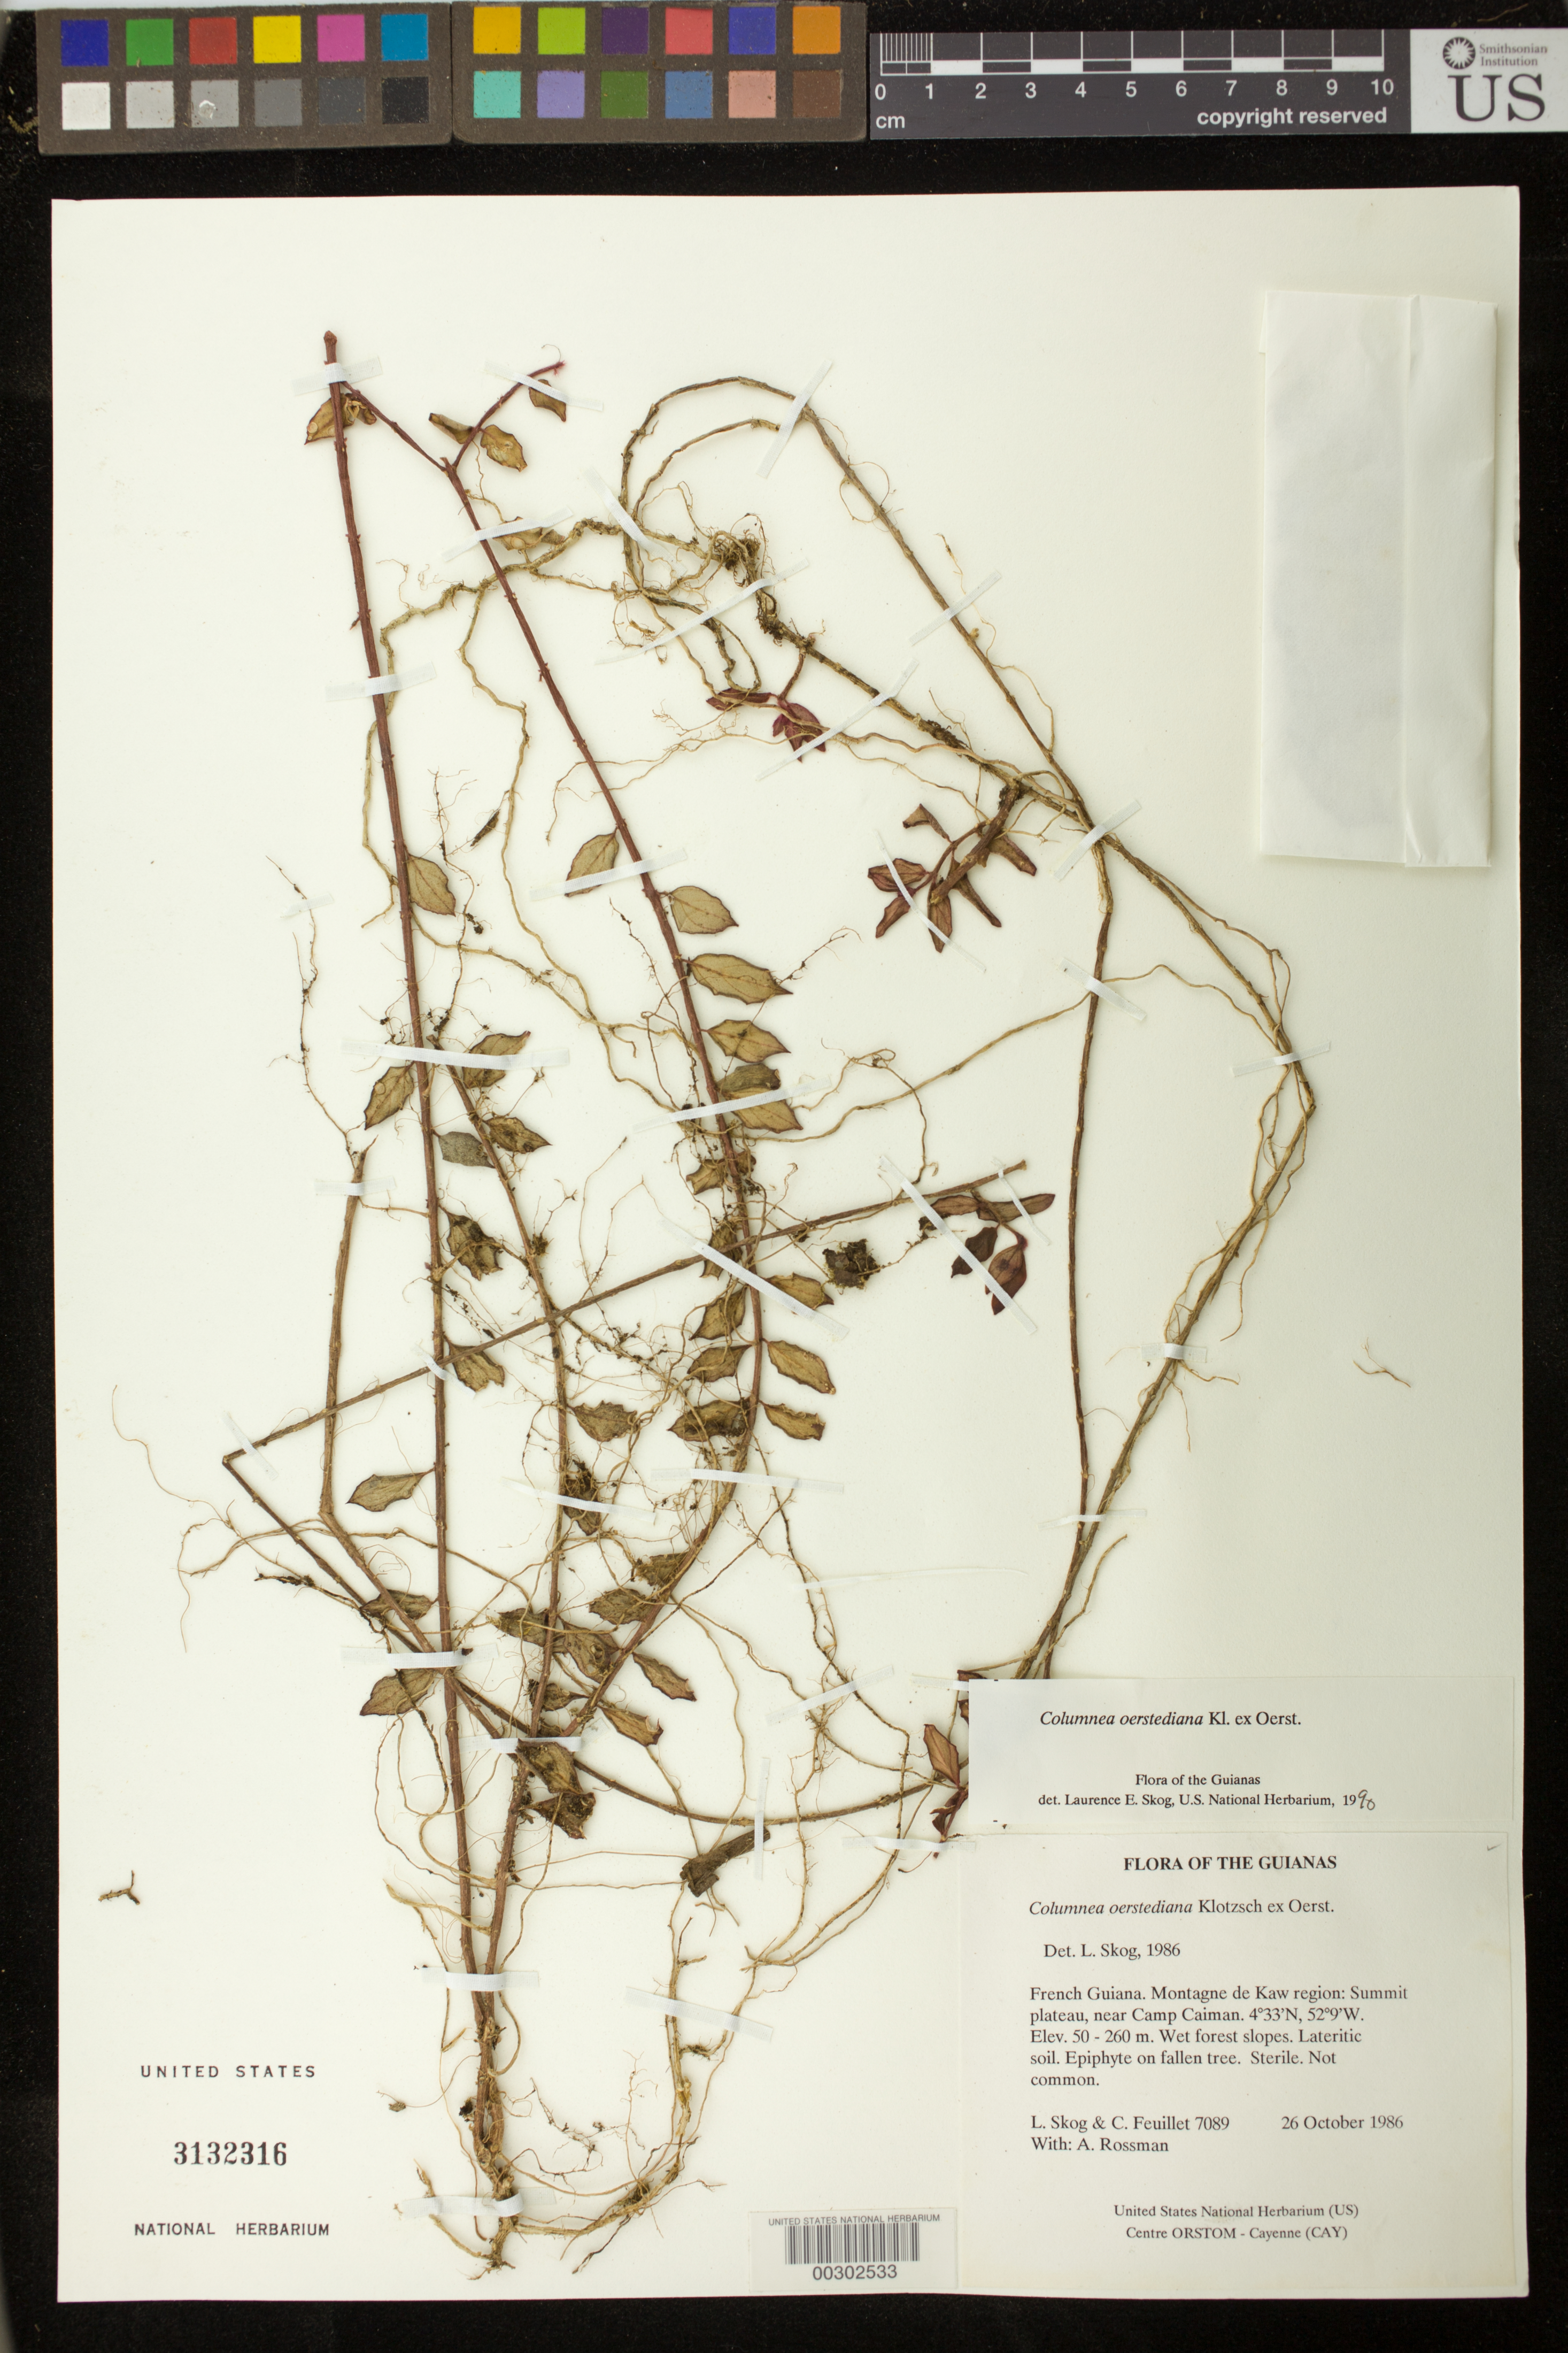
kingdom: Plantae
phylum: Tracheophyta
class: Magnoliopsida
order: Lamiales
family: Gesneriaceae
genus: Columnea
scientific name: Columnea oerstediana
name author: Klotzsch ex Oerst.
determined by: Skog, Laurence E.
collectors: L. E. Skog, C. Feuillet & A. Rossman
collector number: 7089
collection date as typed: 26 Oct 1986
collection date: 1986-10-26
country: French Guiana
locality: Montagne de Kaw, summit plateau, near camp Caiman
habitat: Wet forest slopes, lateritic soil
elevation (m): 50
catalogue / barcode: US 3132316